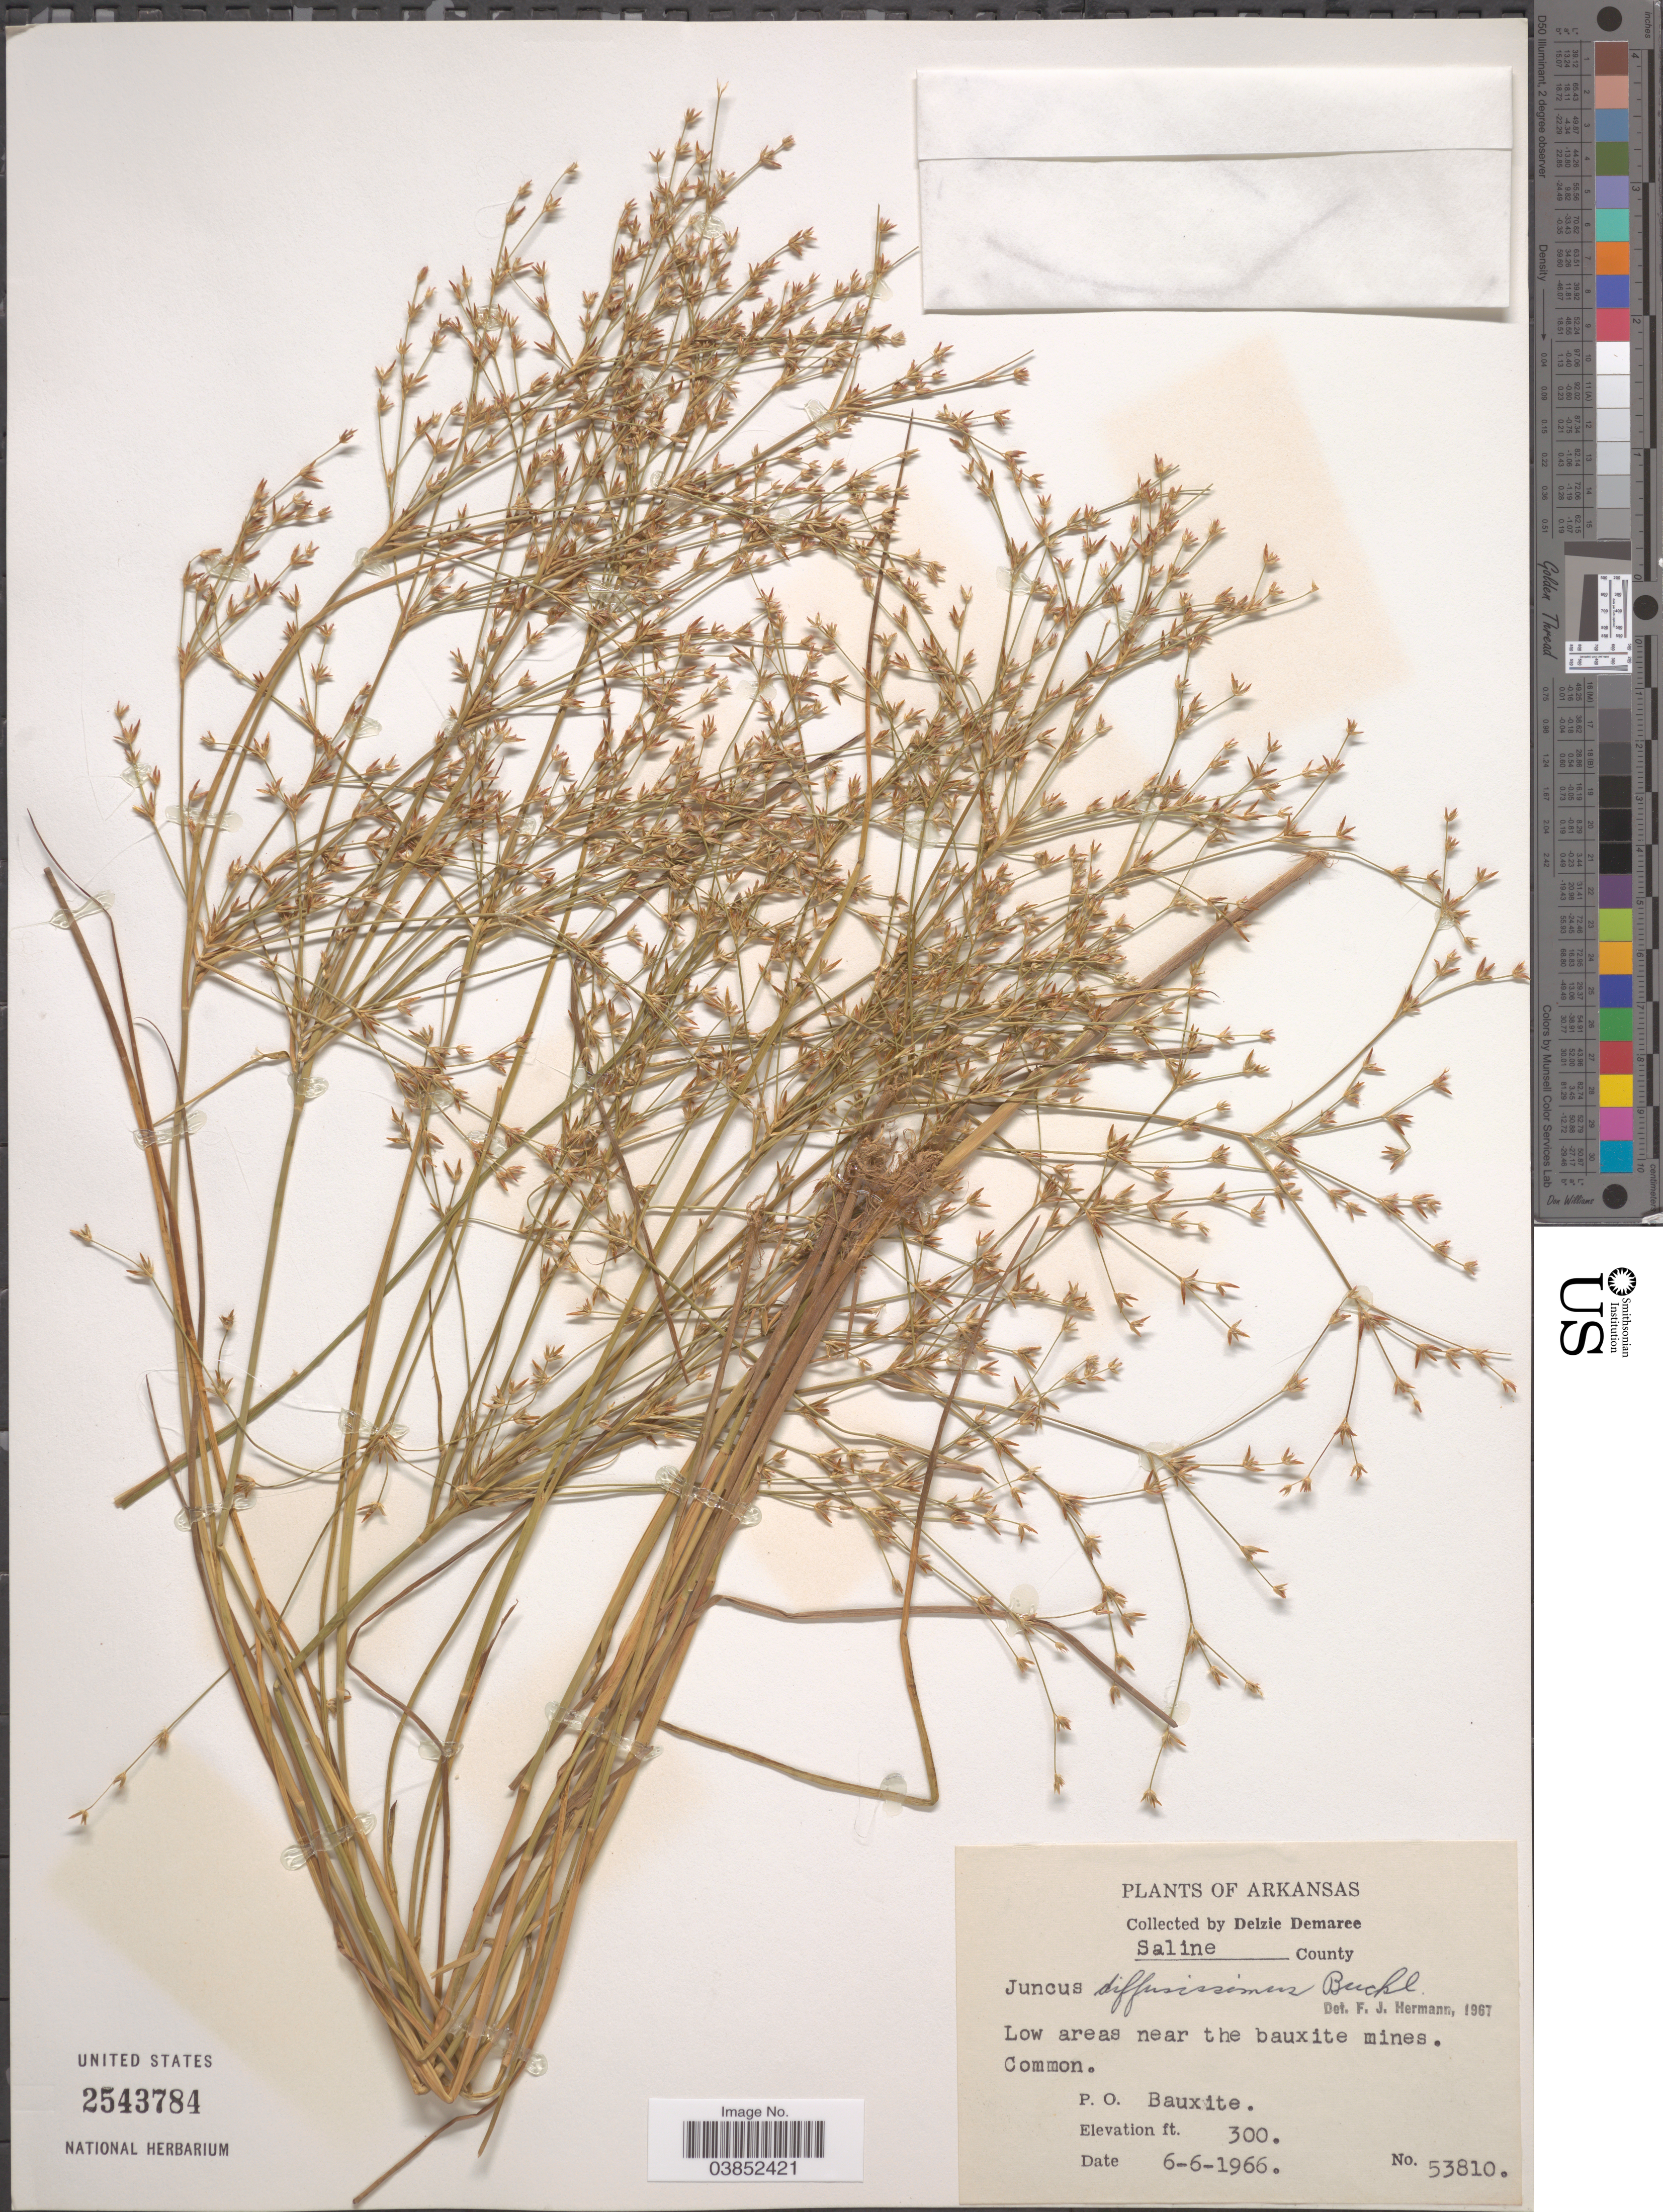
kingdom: Plantae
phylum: Tracheophyta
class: Liliopsida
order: Poales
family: Juncaceae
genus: Juncus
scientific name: Juncus diffusissimus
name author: Buckley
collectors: D. Demaree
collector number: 53810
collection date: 1966-06-06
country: United States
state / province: Arkansas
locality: Saline County. Low areas near the bauxite mines. P. O. Bauxite.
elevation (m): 91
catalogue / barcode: US 2543784